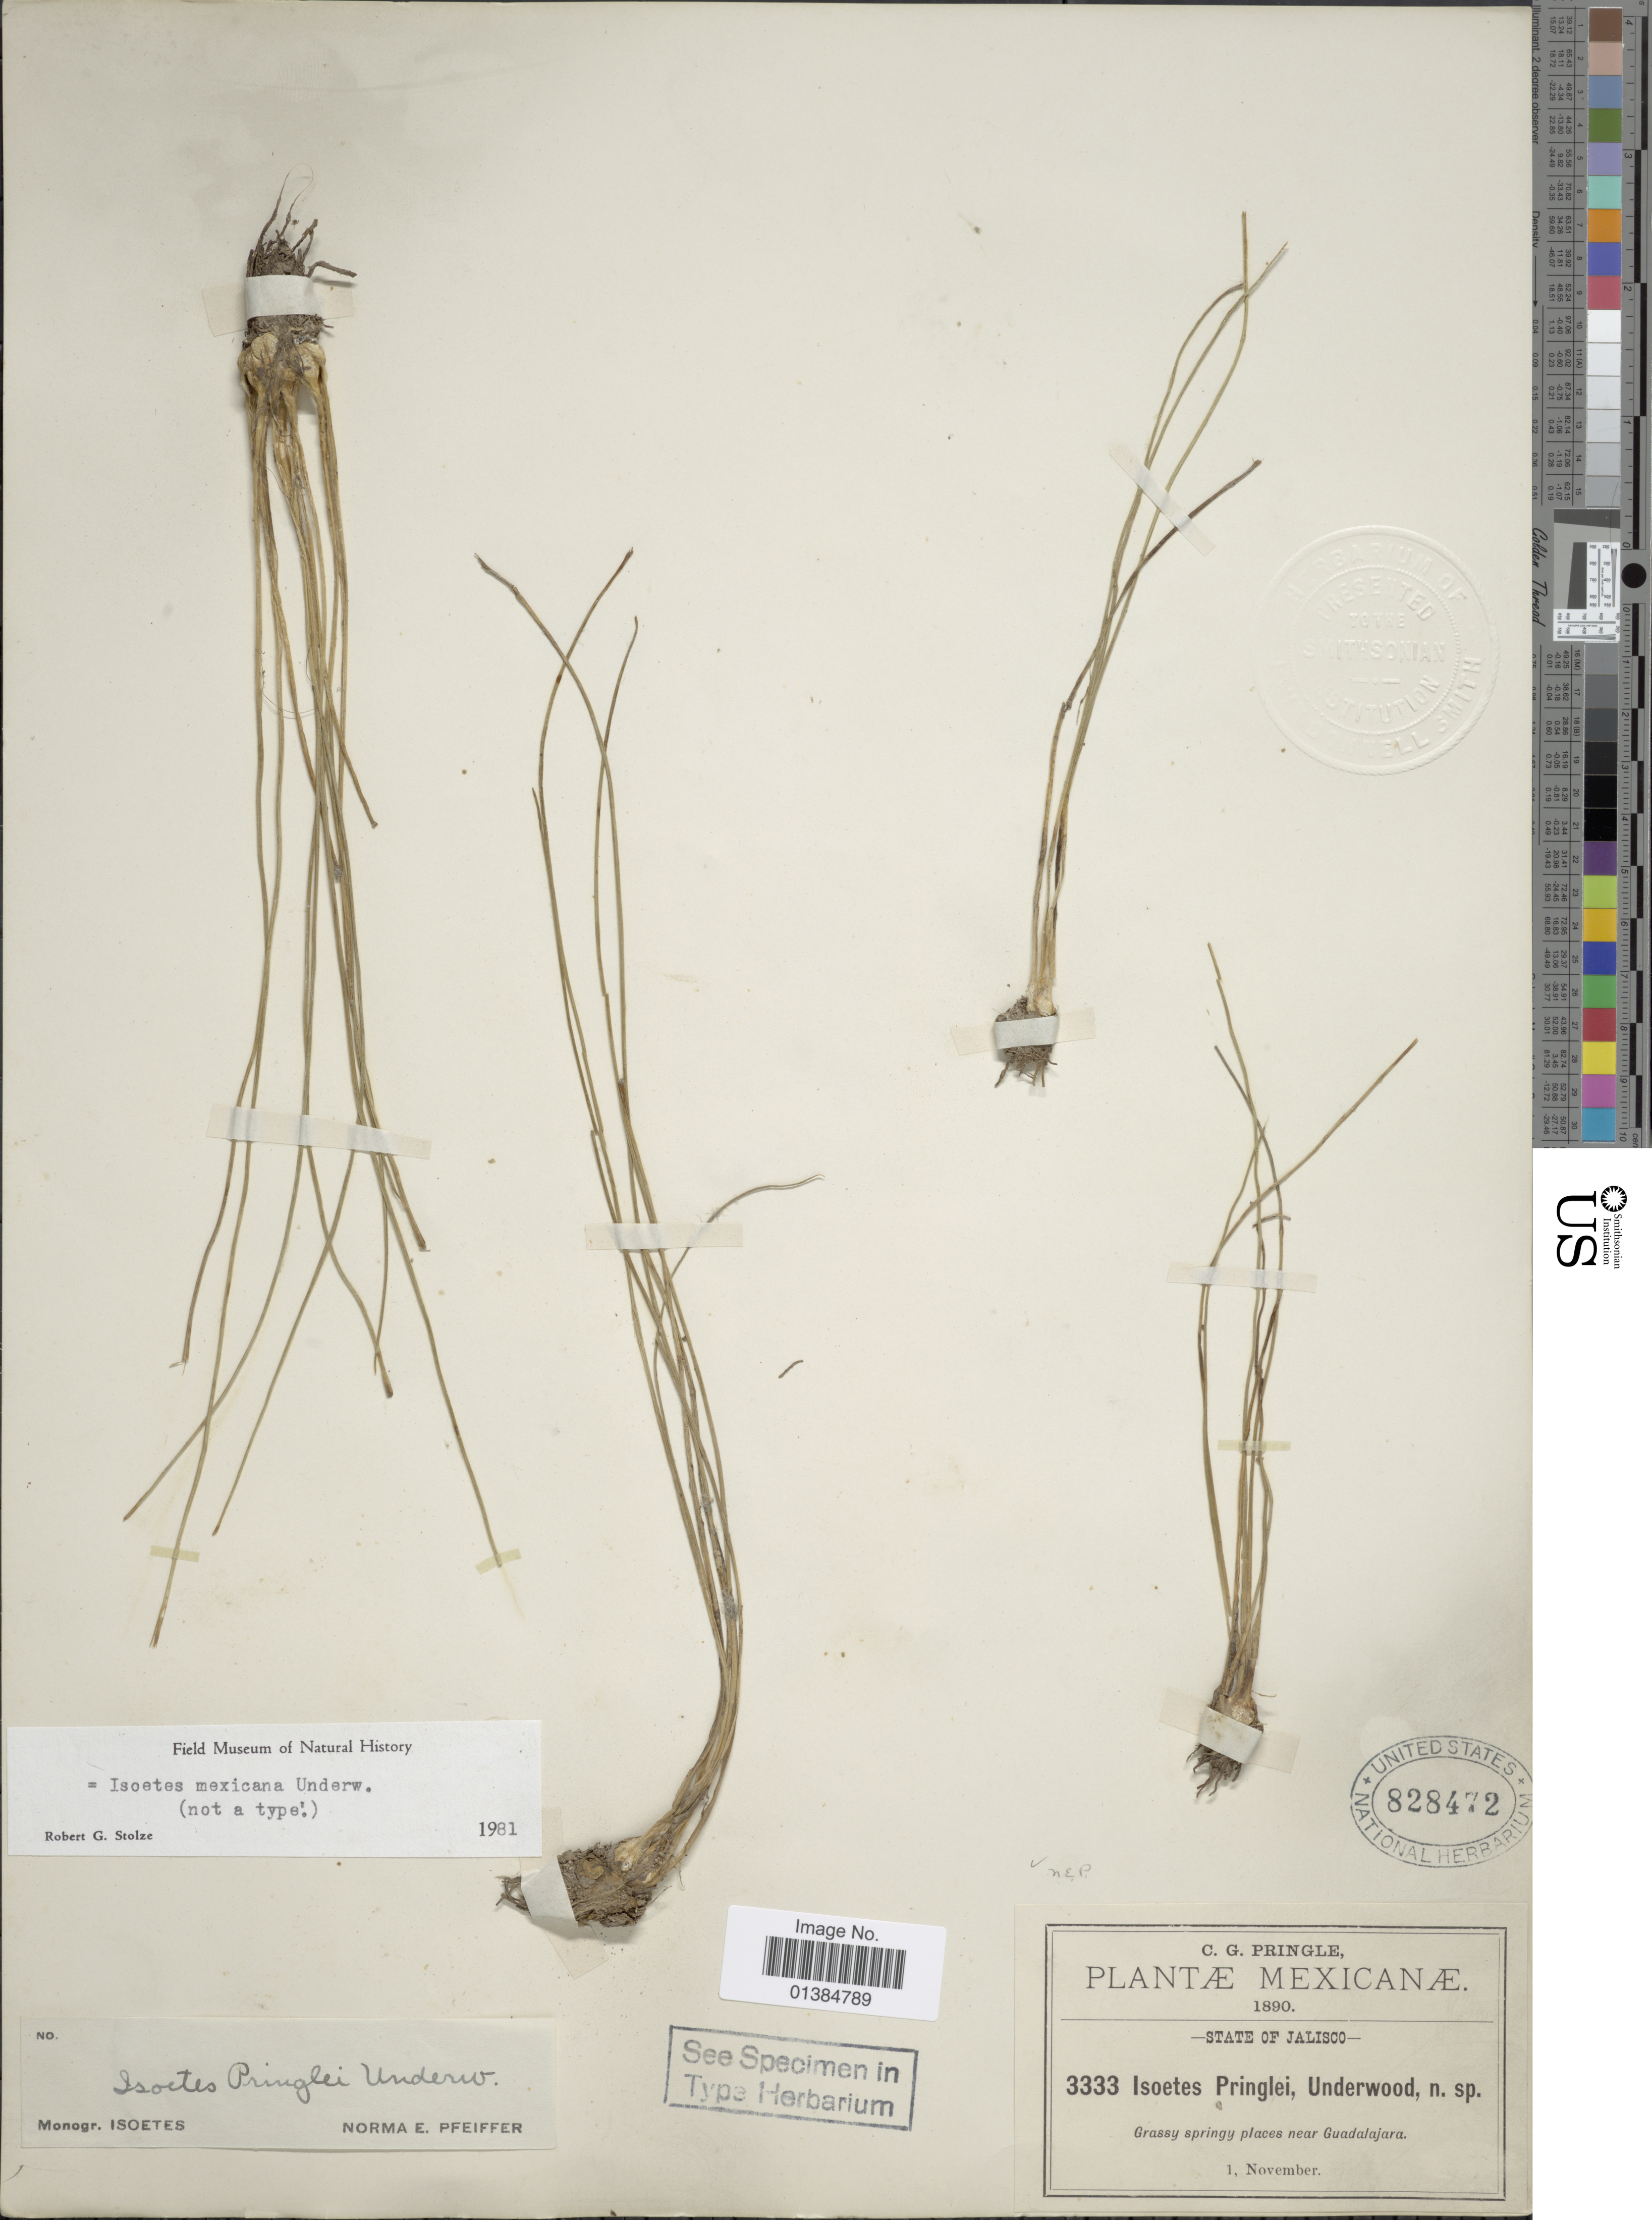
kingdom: Plantae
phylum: Tracheophyta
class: Lycopodiopsida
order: Isoetales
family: Isoetaceae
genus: Isoetes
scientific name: Isoetes mexicana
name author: Underw.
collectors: C. G. Pringle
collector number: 3333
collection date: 1890-11-01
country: Mexico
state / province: Jalisco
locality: Grassy springy places near Guadalajara.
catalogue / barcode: US 828472